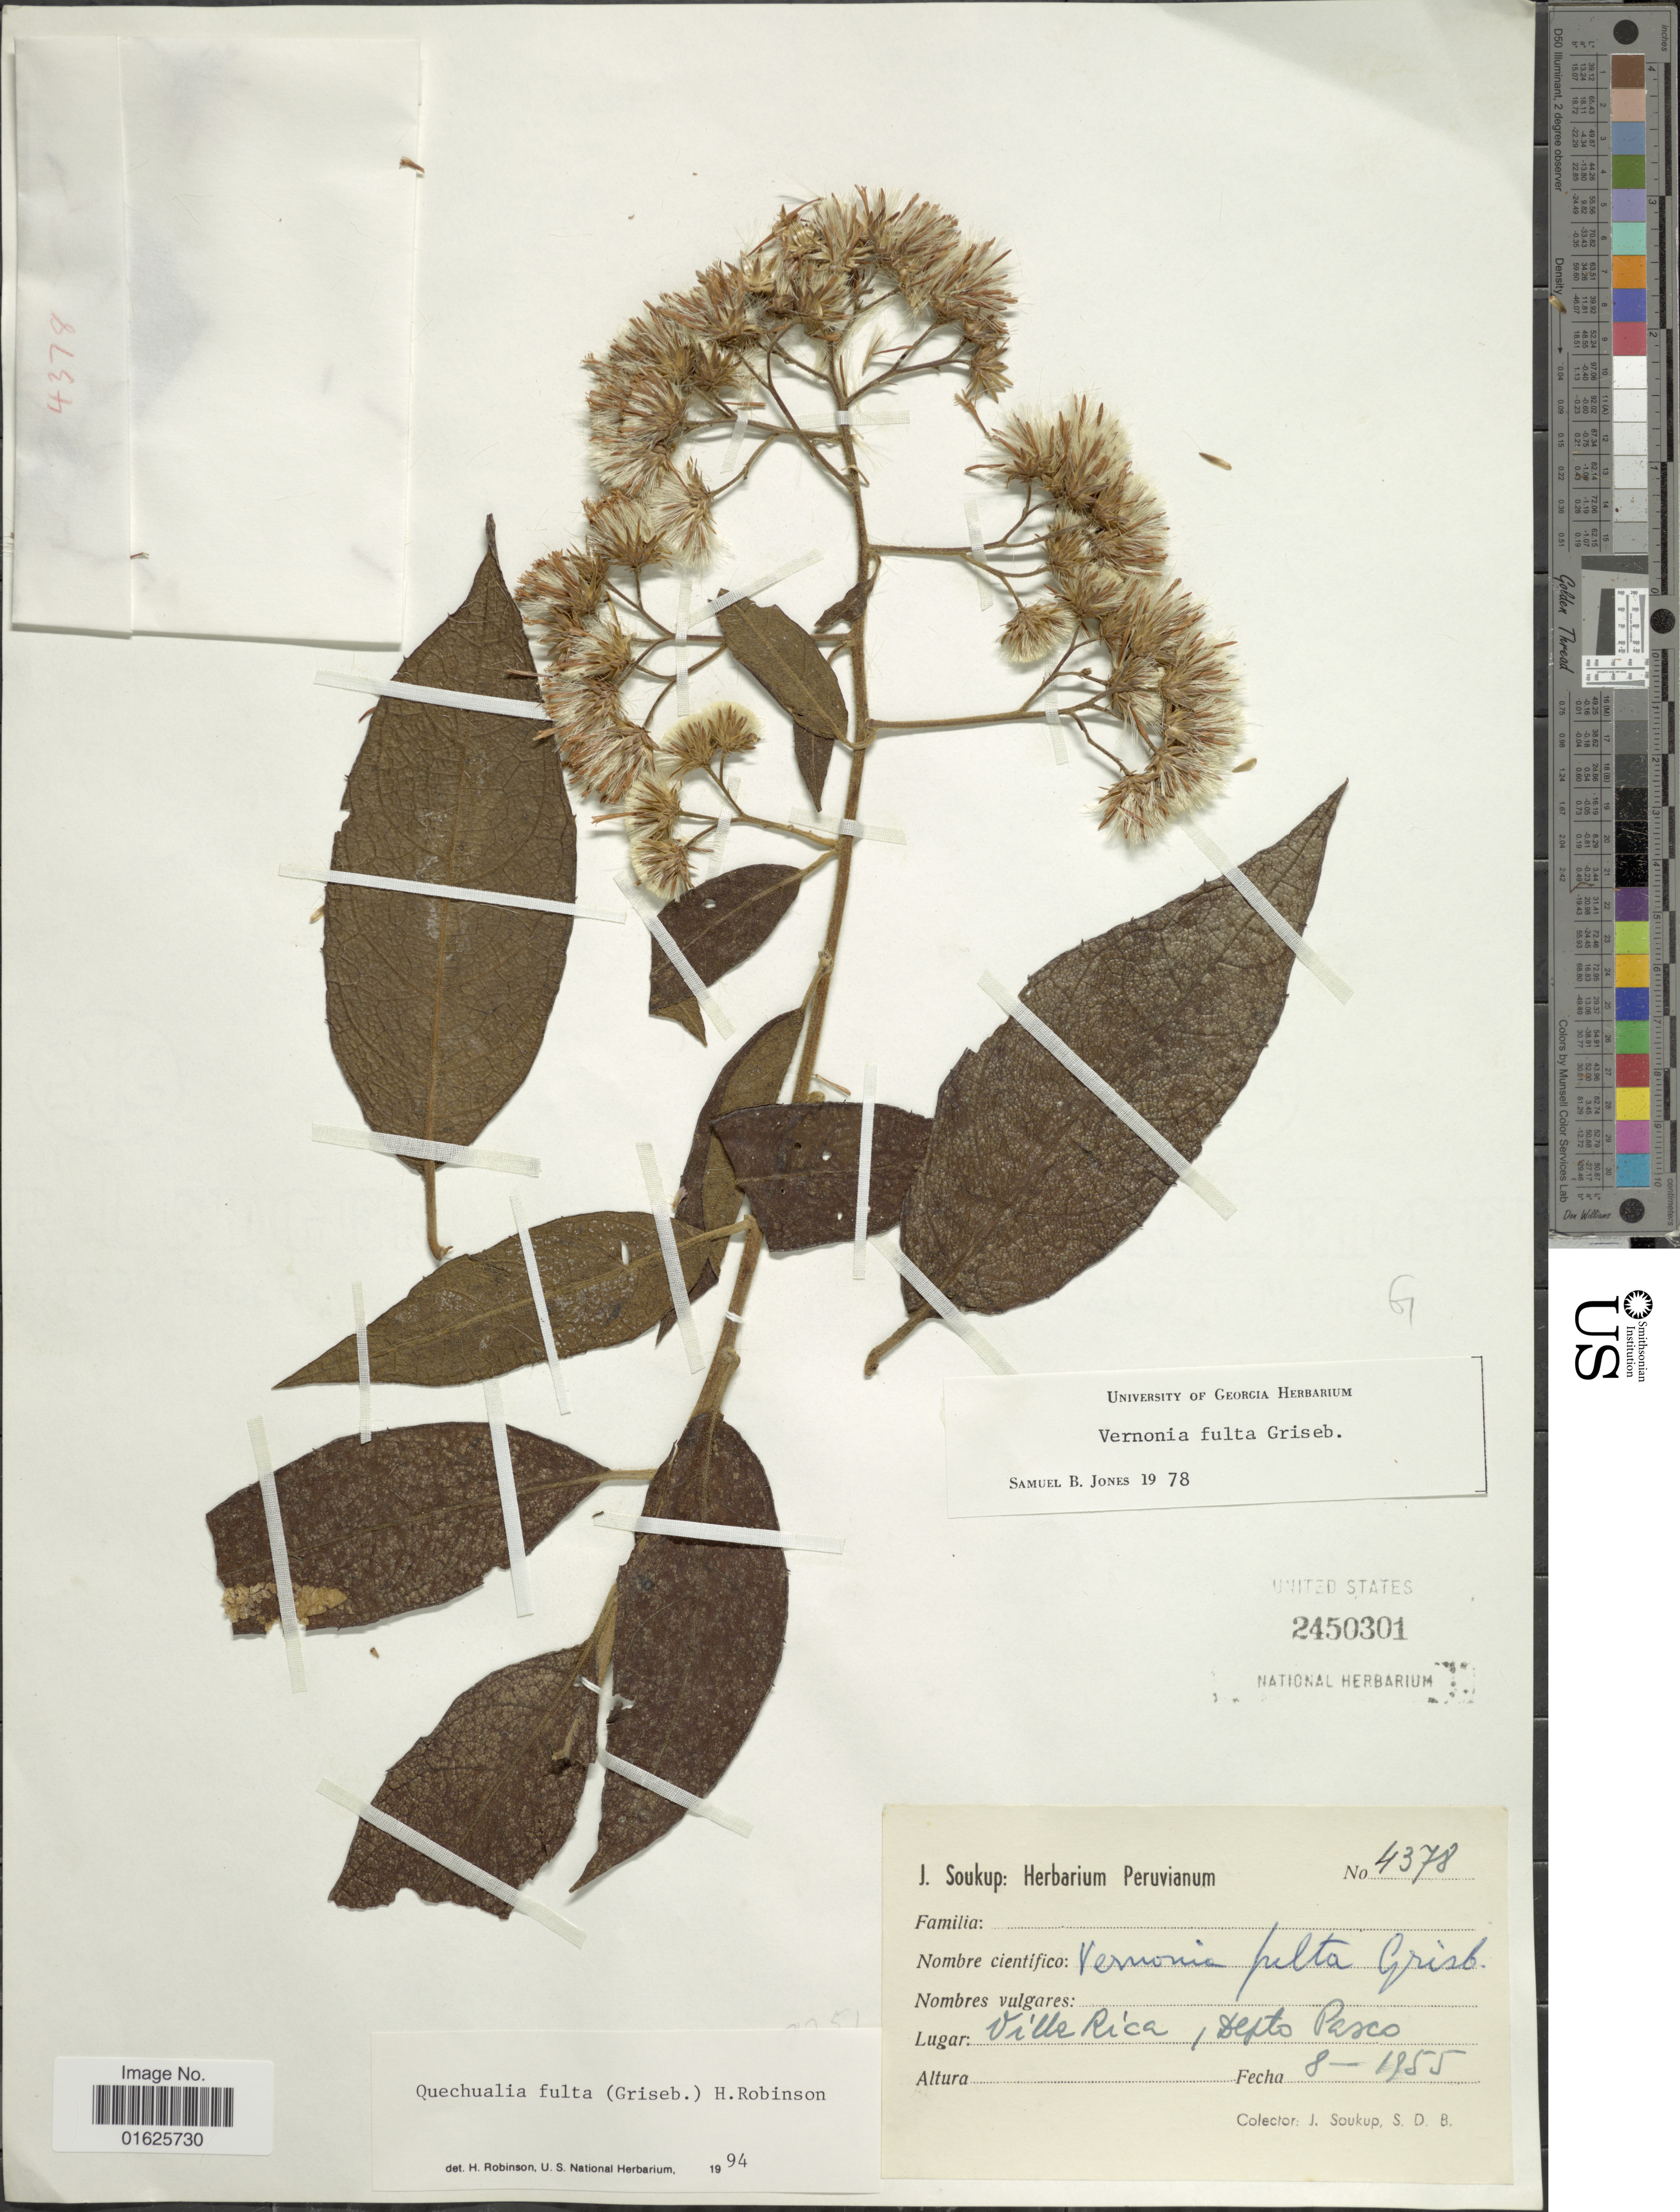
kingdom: Plantae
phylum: Tracheophyta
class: Magnoliopsida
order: Asterales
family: Asteraceae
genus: Quechualia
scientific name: Quechualia fulta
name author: (Griseb.) H. Rob.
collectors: J. Soukup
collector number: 4378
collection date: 1955-08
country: Peru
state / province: Pasco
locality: Villa Rica/ Depto Pasco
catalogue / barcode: US 2450301